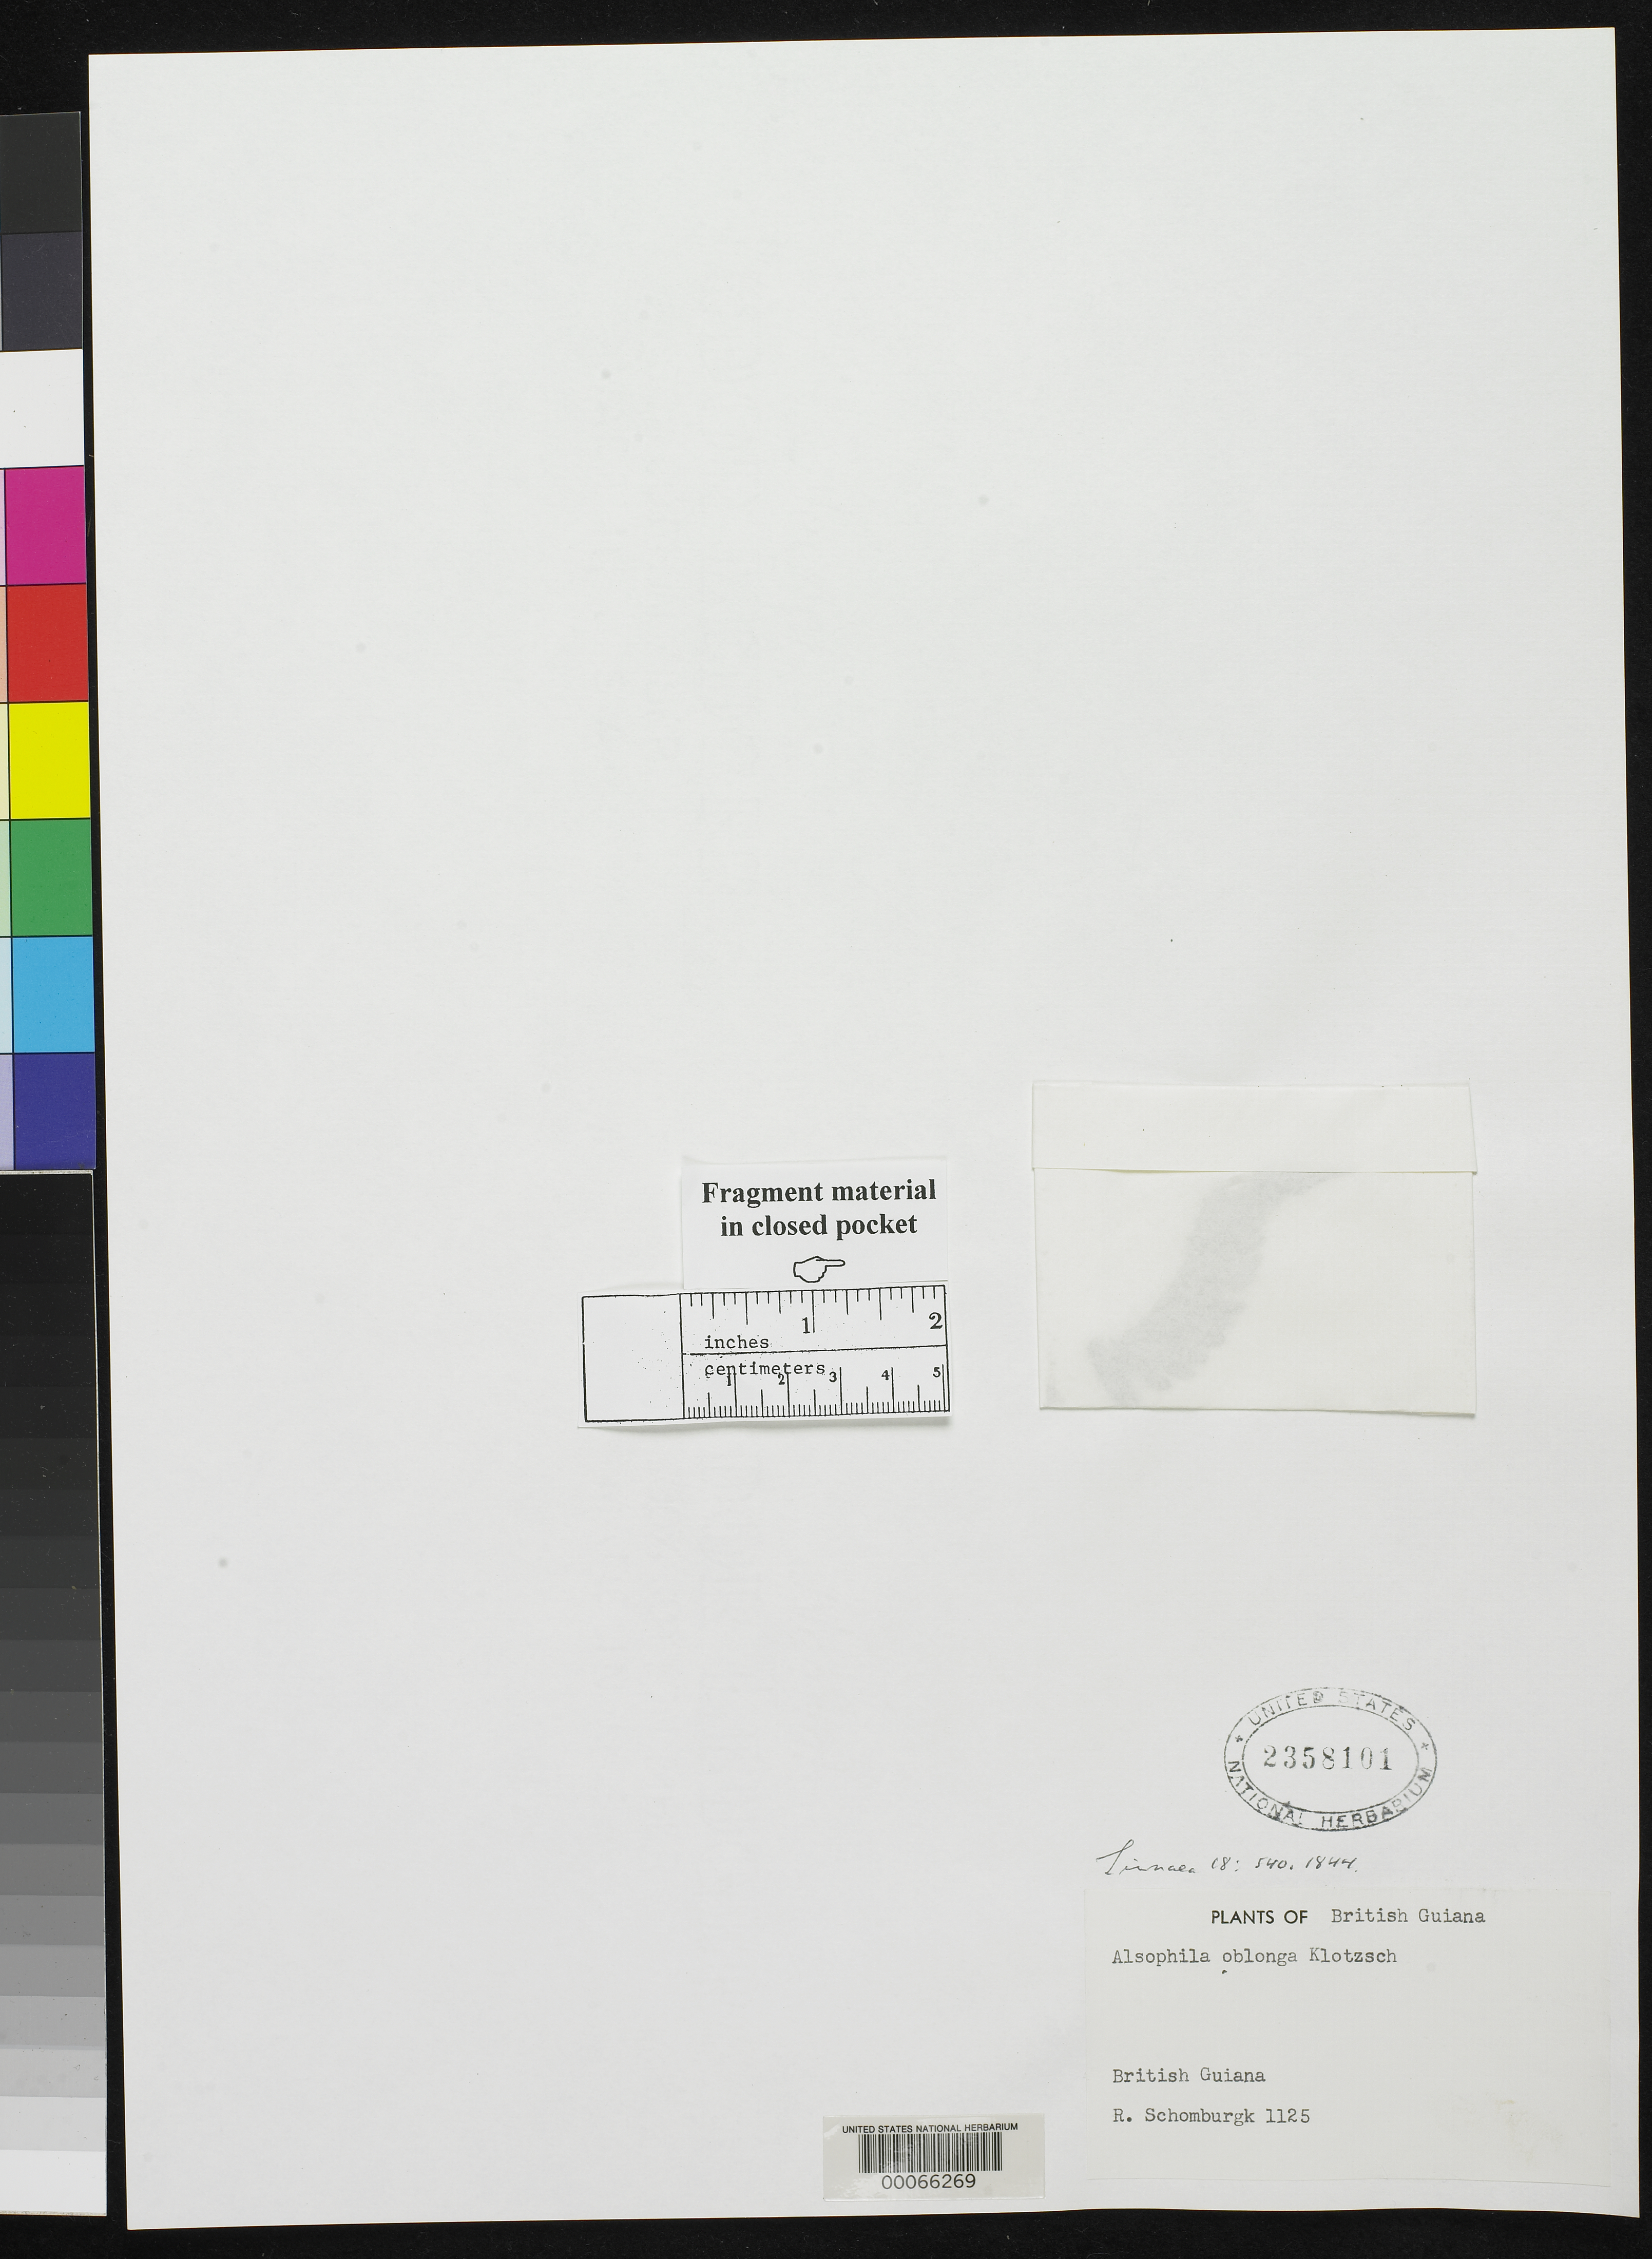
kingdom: Plantae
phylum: Tracheophyta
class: Polypodiopsida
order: Cyatheales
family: Cyatheaceae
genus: Alsophila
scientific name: Alsophila oblonga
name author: Klotzsch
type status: Type Fragment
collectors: R. H. Schomburgk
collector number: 1125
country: Guyana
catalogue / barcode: US 2358101